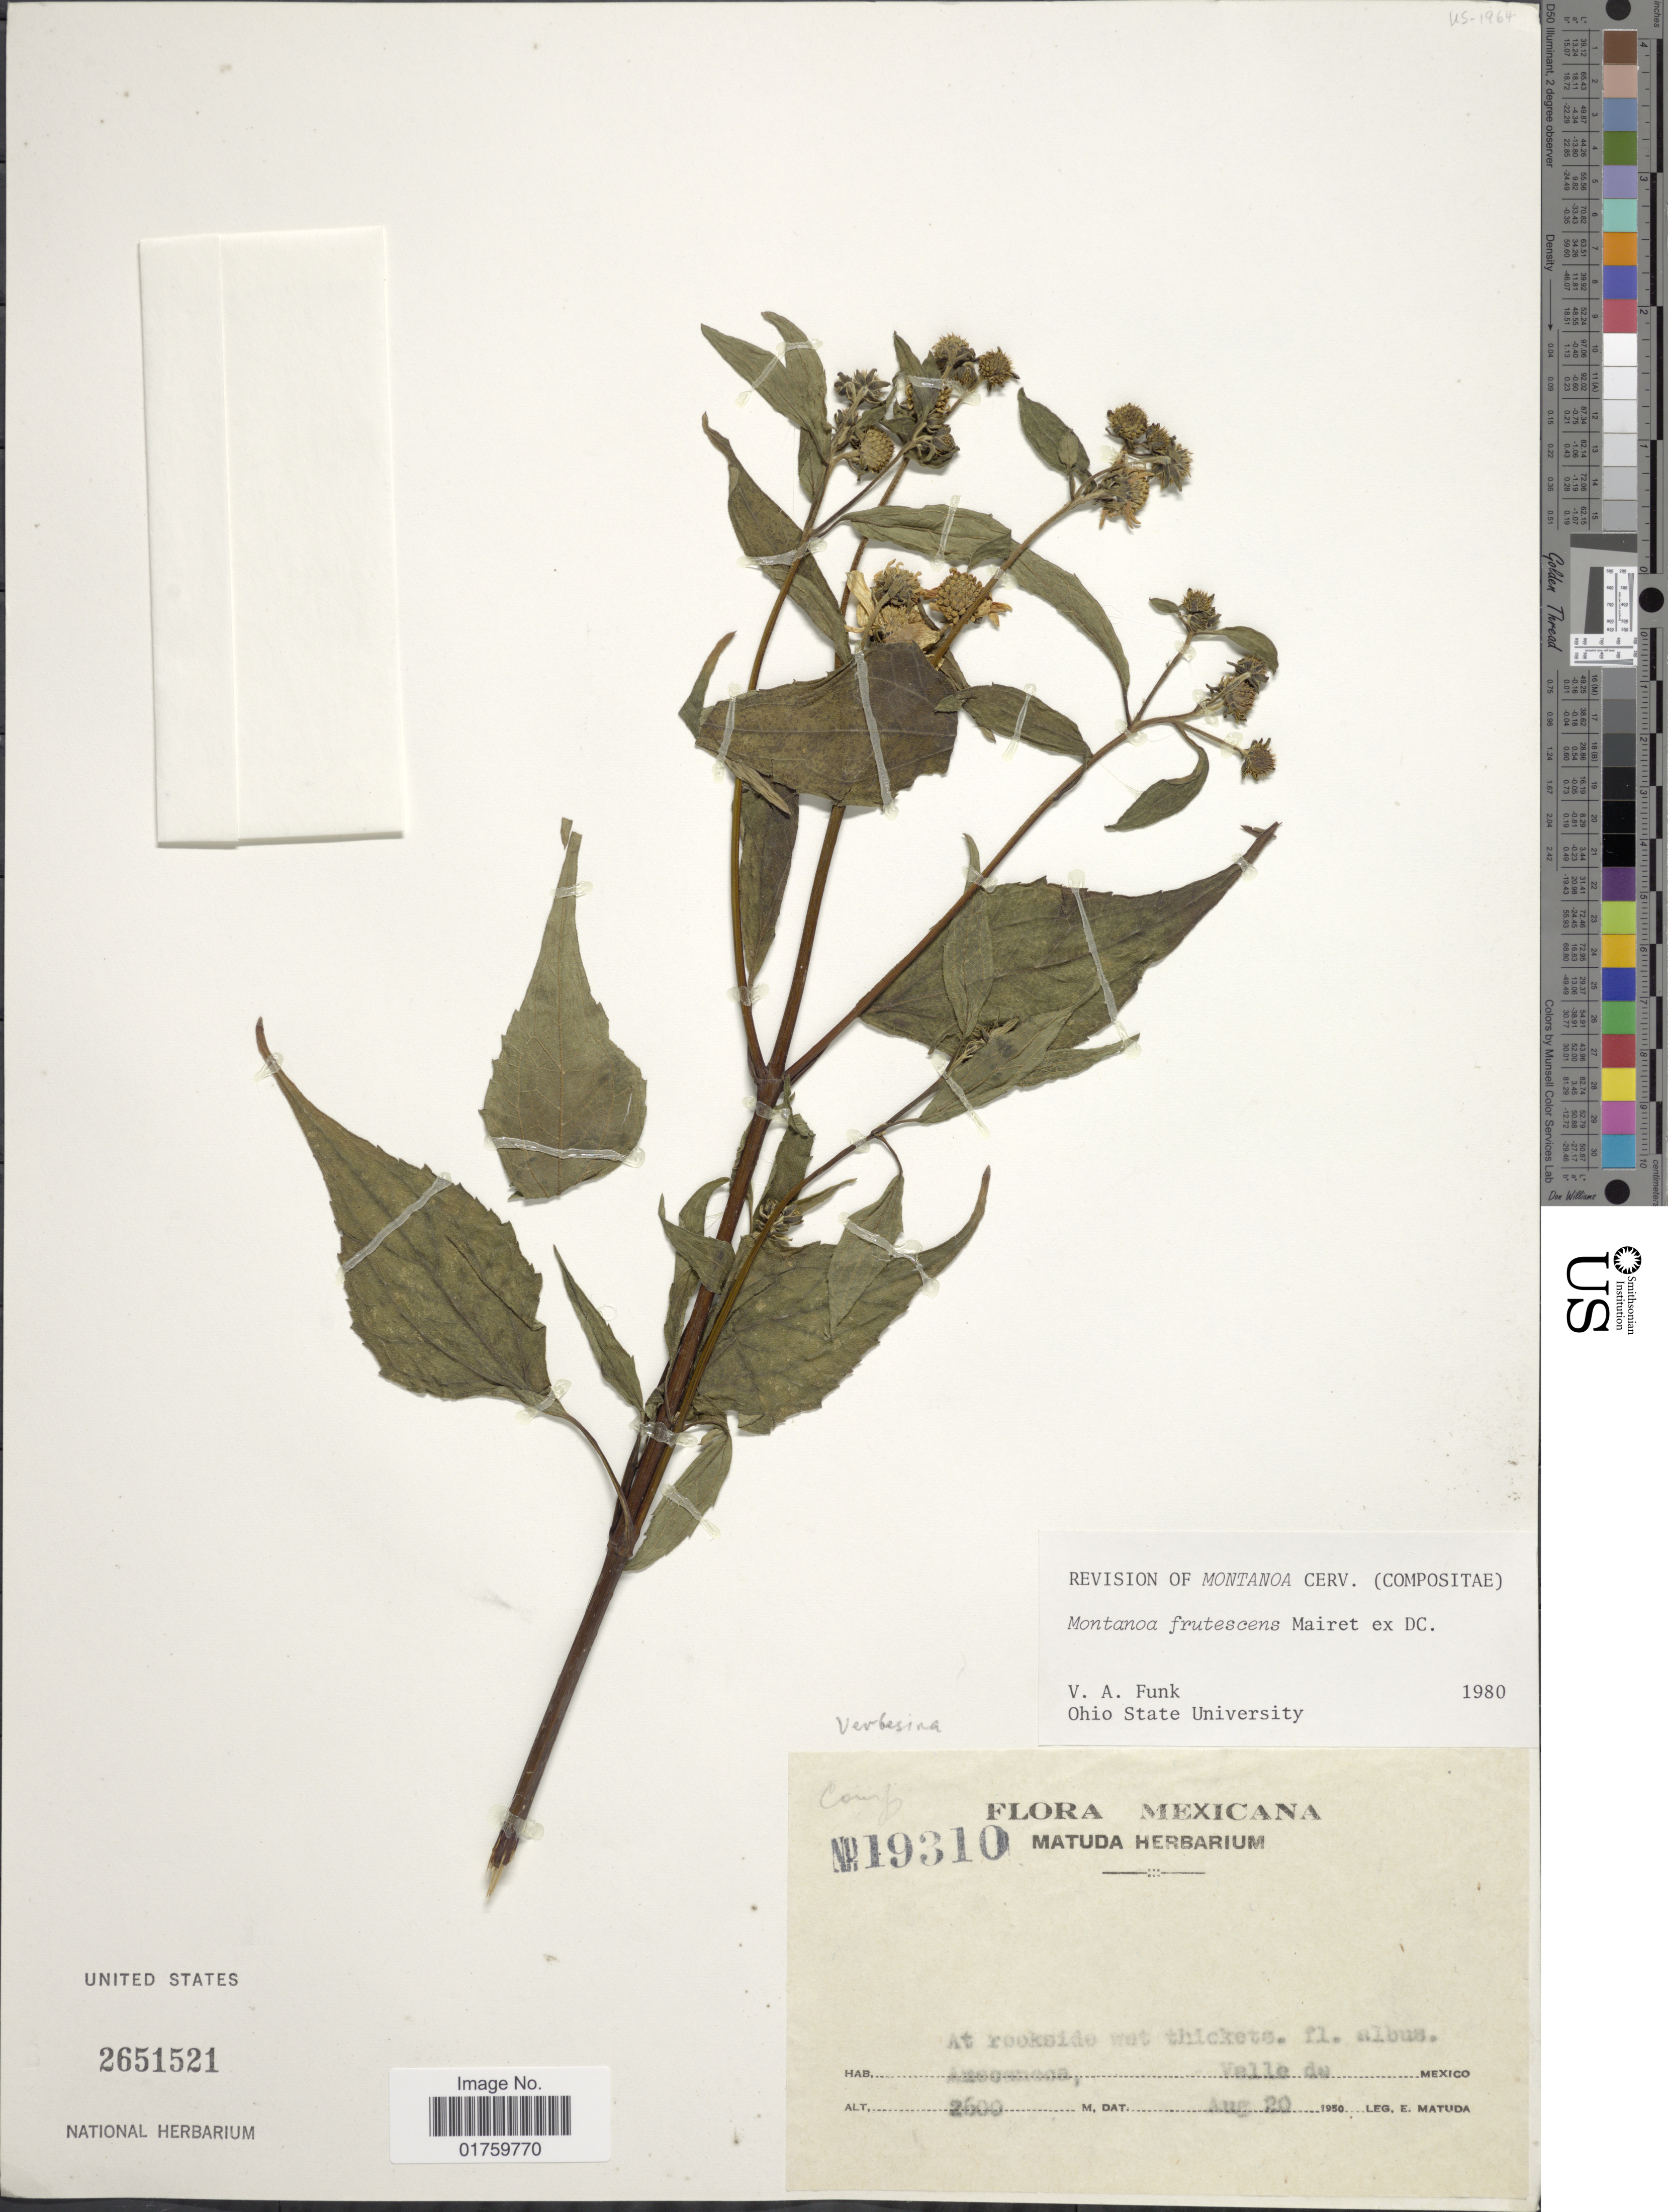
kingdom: Plantae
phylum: Tracheophyta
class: Magnoliopsida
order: Asterales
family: Asteraceae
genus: Montanoa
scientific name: Montanoa frutescens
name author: Mairet ex DC.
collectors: E. Matuda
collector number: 19310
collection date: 1950-08-20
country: Mexico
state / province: México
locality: Amecameca. Valle de Mexico.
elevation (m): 3600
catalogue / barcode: US 2651521